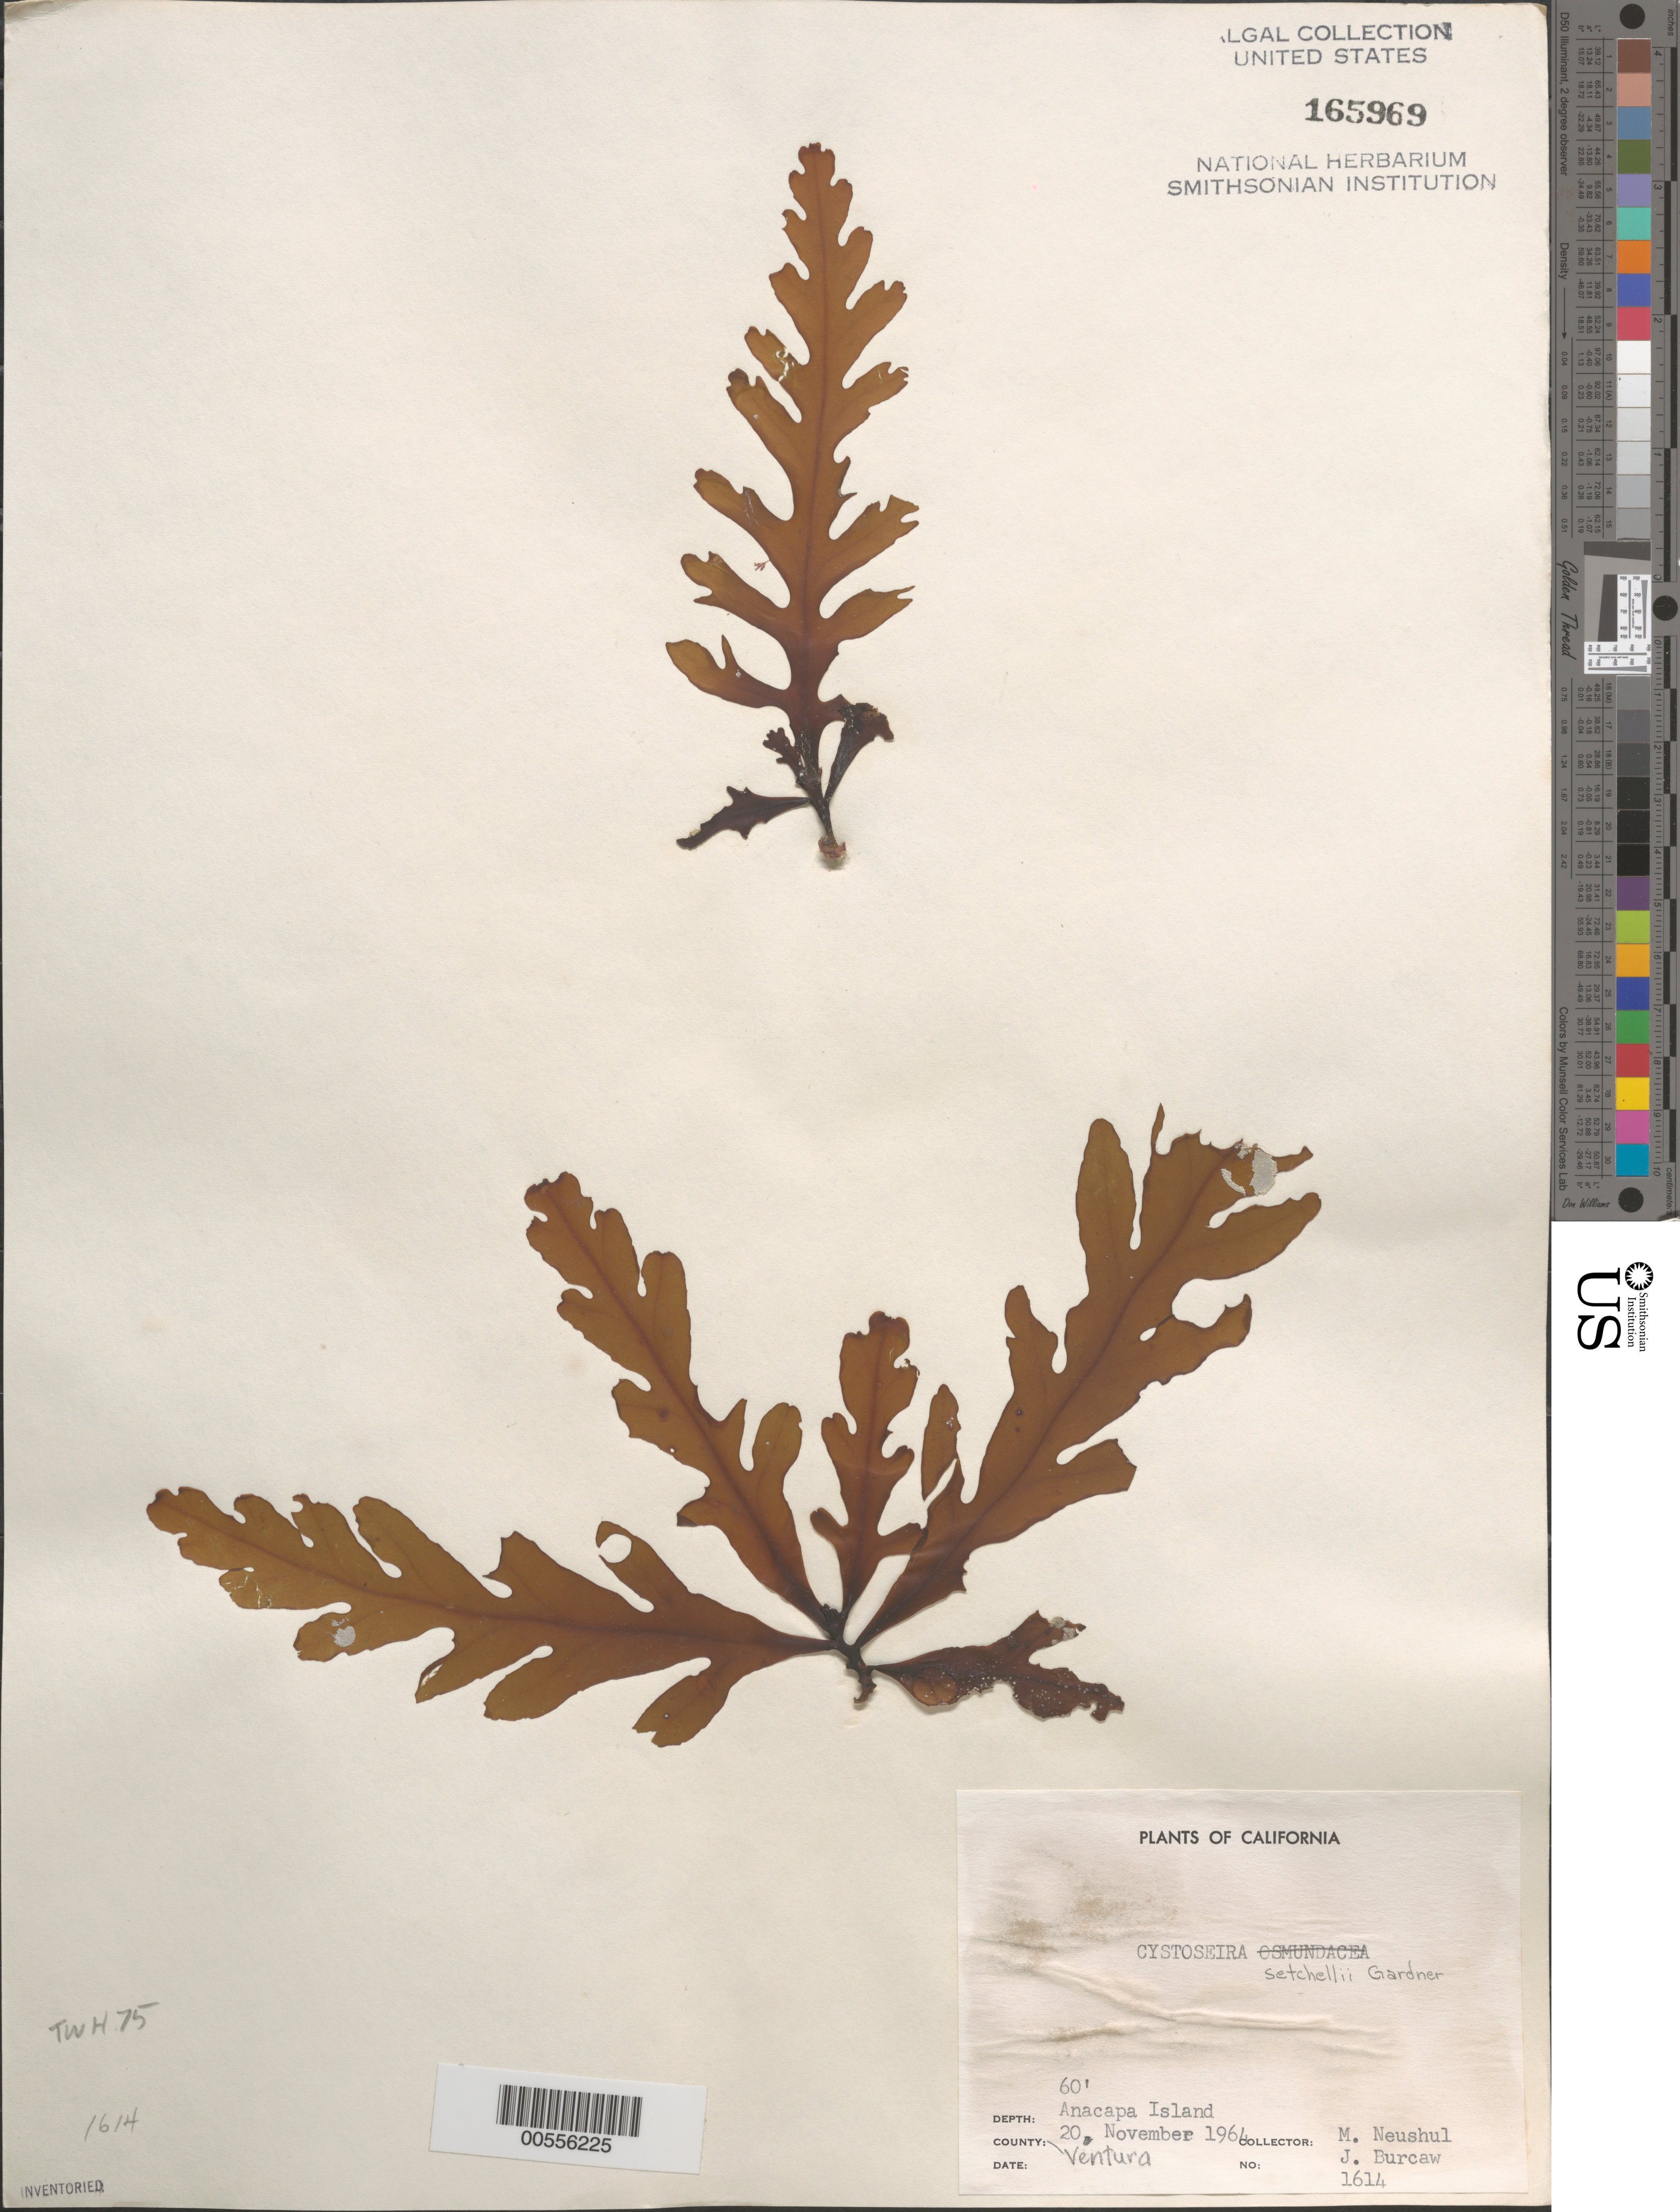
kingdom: Chromista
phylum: Ochrophyta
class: Phaeophyceae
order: Fucales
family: Sargassaceae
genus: Cystoseira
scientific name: Cystoseira setchellii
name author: N.L. Gardner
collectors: M. Neushul & J. Burcaw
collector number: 1614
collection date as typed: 20 Nov 1964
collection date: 1964-11-20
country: United States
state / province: California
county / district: Ventura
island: Anacapa Island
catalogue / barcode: US 165969